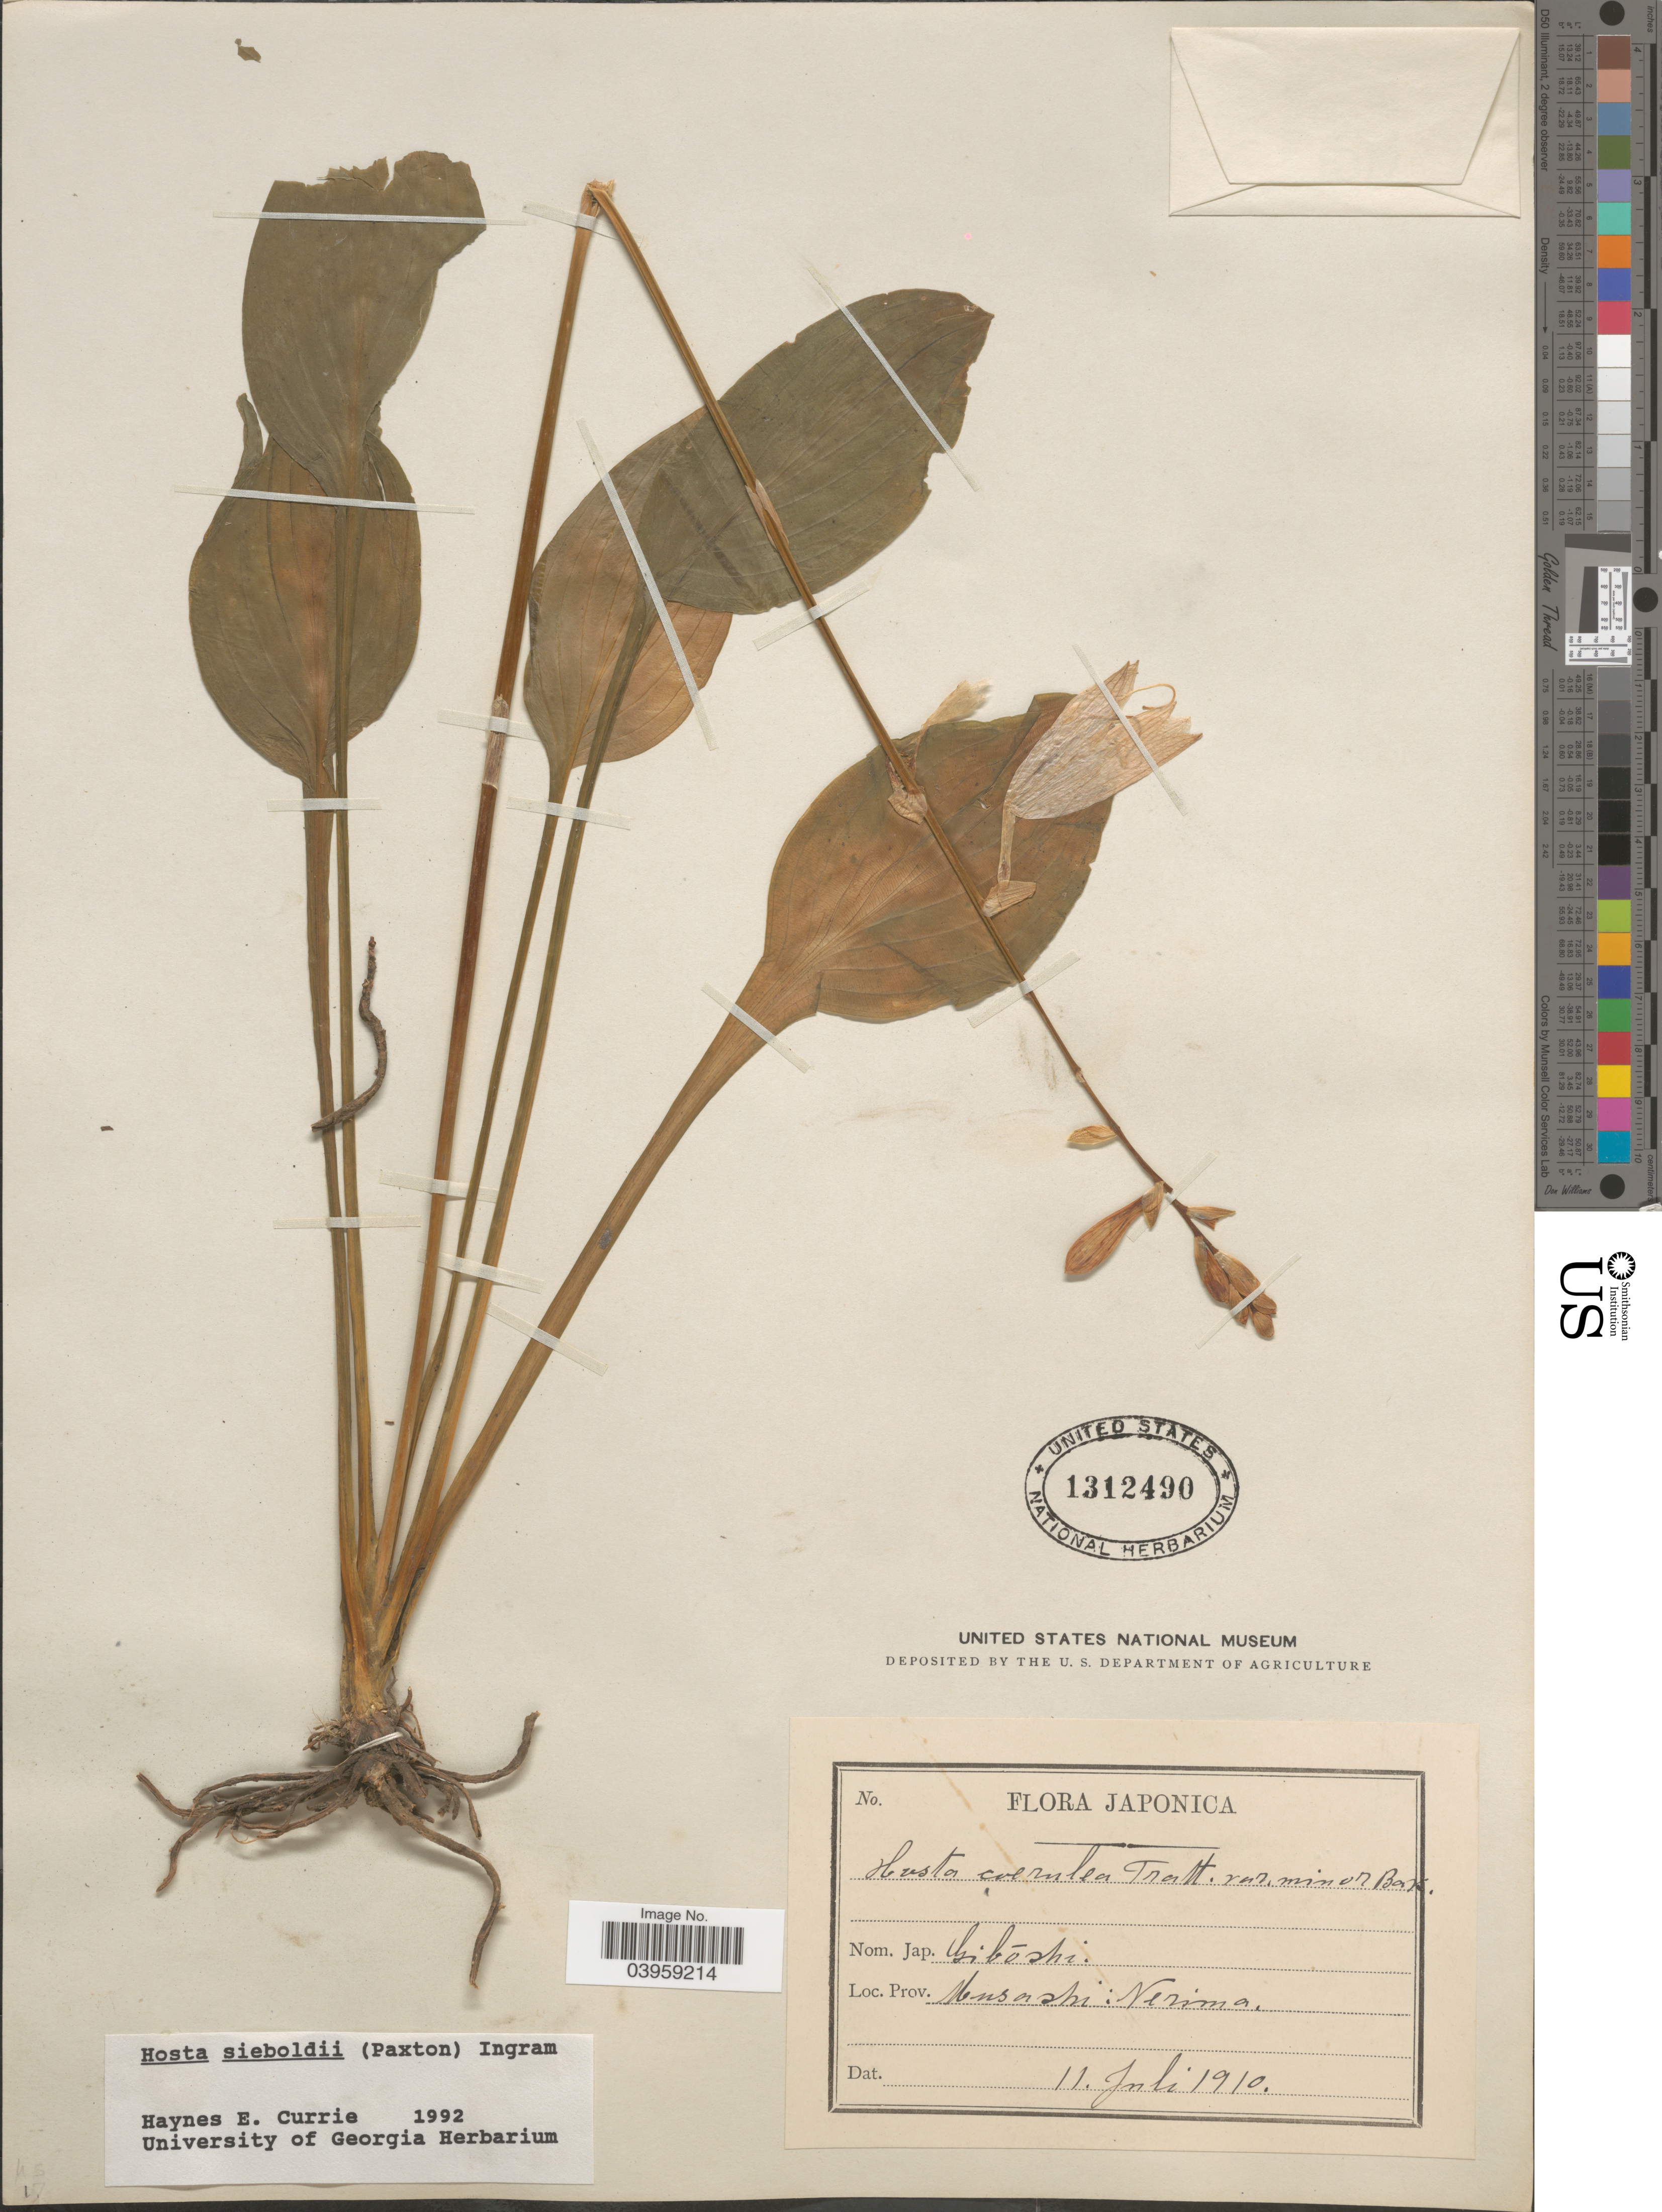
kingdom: Plantae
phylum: Tracheophyta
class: Liliopsida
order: Asparagales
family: Asparagaceae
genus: Hosta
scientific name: Hosta sieboldii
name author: (Paxton) J.W. Ingram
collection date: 1910-07-11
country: Japan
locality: Prov. Musashi: Nerima.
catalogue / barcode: US 1312490